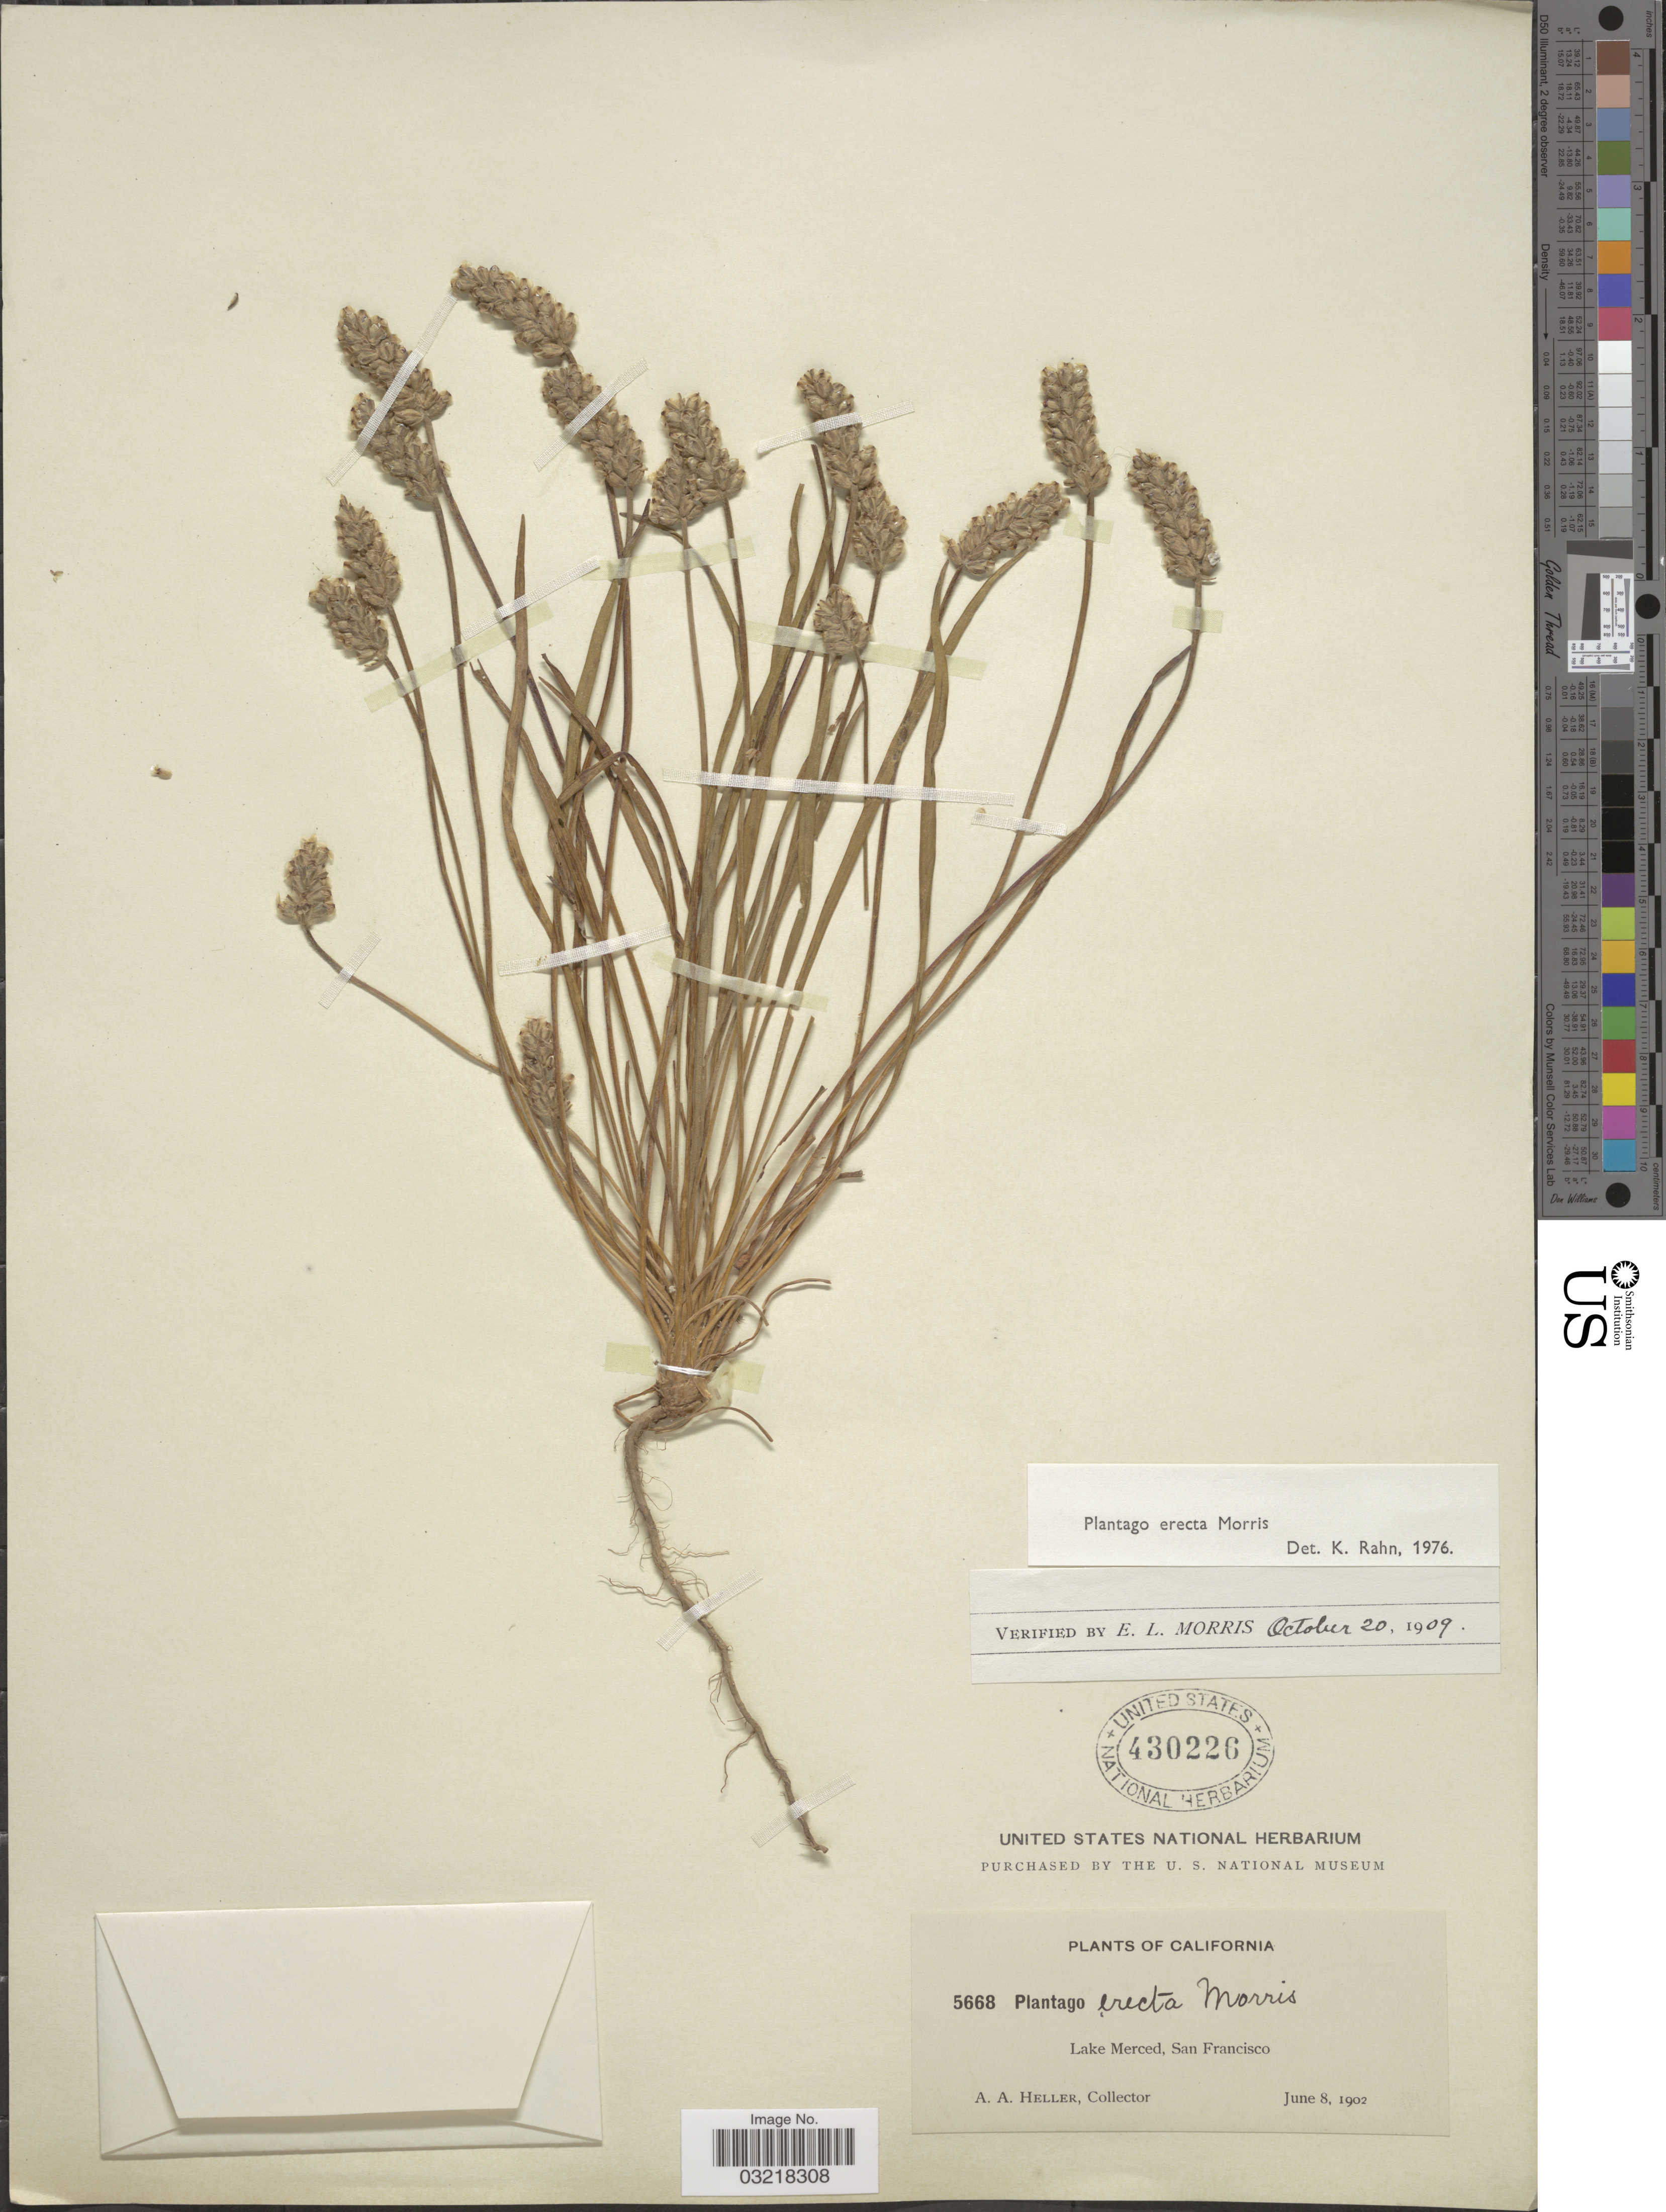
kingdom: Plantae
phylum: Tracheophyta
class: Magnoliopsida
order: Lamiales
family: Plantaginaceae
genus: Plantago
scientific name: Plantago erecta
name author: Morris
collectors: A. A. Heller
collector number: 5668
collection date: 1902-06-08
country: United States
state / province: California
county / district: San Francisco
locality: Lake Merced, San Francisco.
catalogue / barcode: US 430226